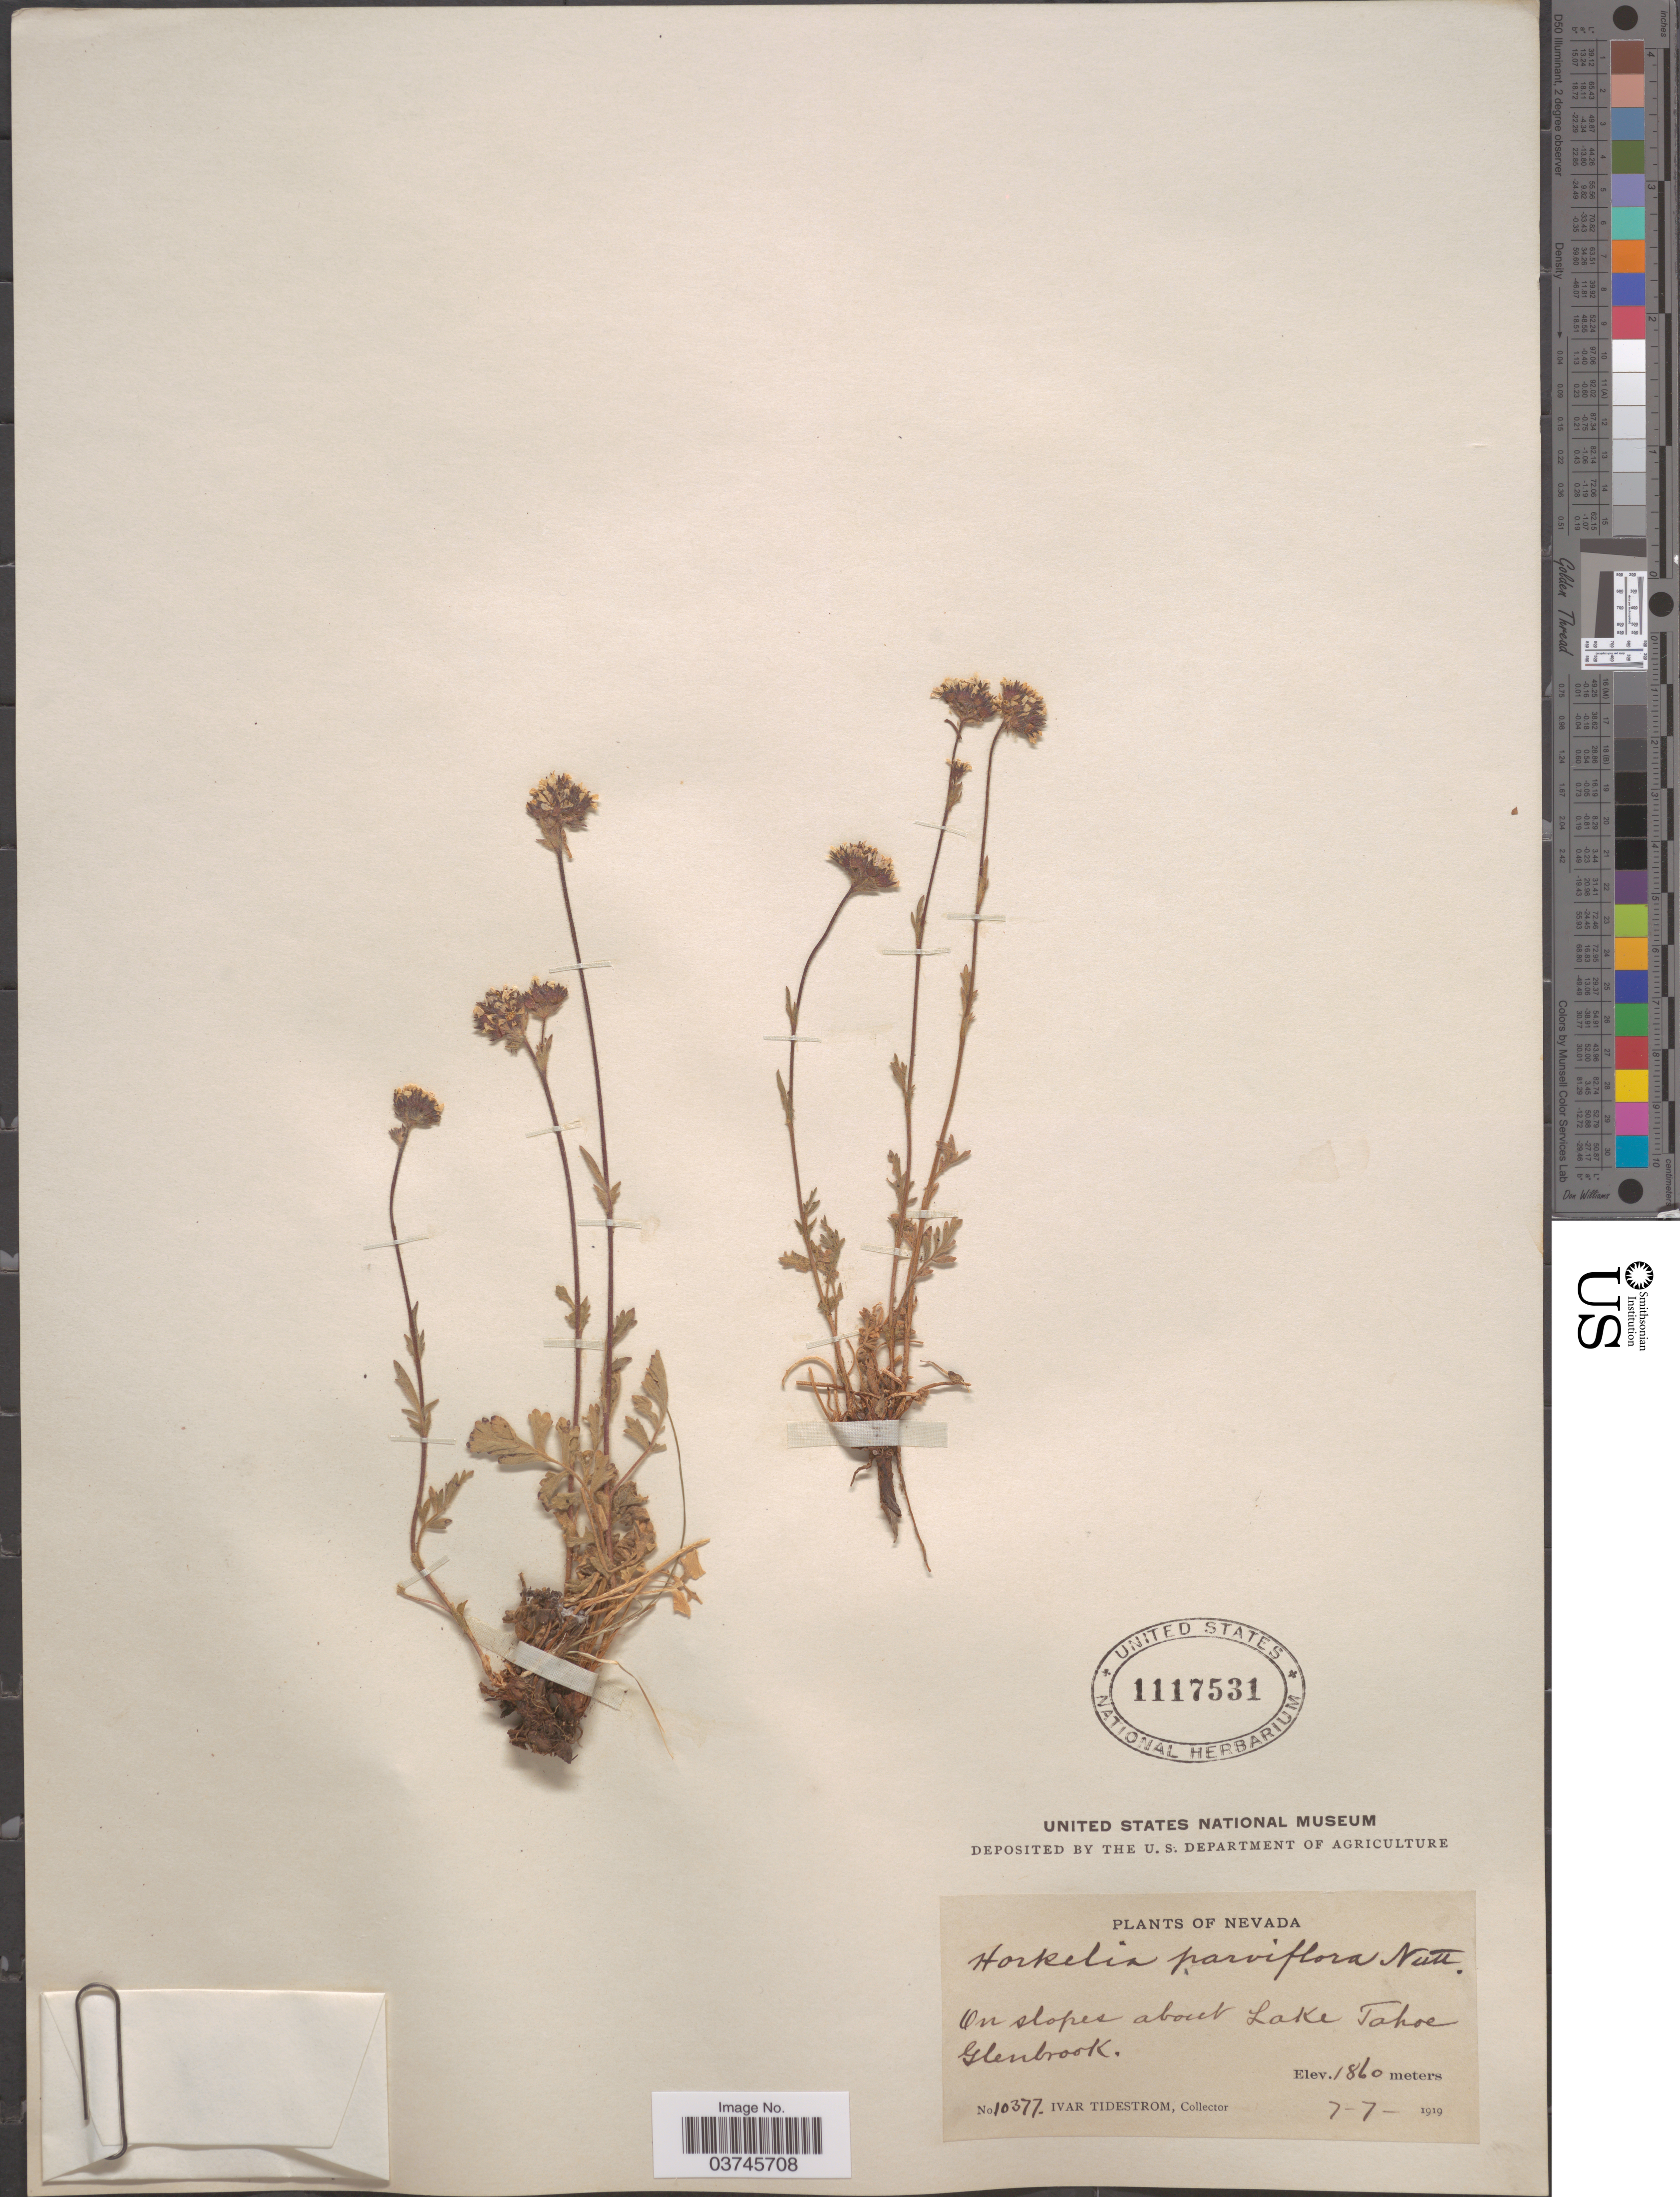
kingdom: Plantae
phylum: Tracheophyta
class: Magnoliopsida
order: Rosales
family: Rosaceae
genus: Potentilla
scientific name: Potentilla douglasii var. parviflora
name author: (Nutt. ex Hook. & Arn.) J.T. Howell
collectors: I. F. Tidestrom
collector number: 10377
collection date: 1919-07-07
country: United States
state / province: Nevada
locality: On slopes about Lake Tahoe Glenbrook.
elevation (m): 1860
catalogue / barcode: US 1117531